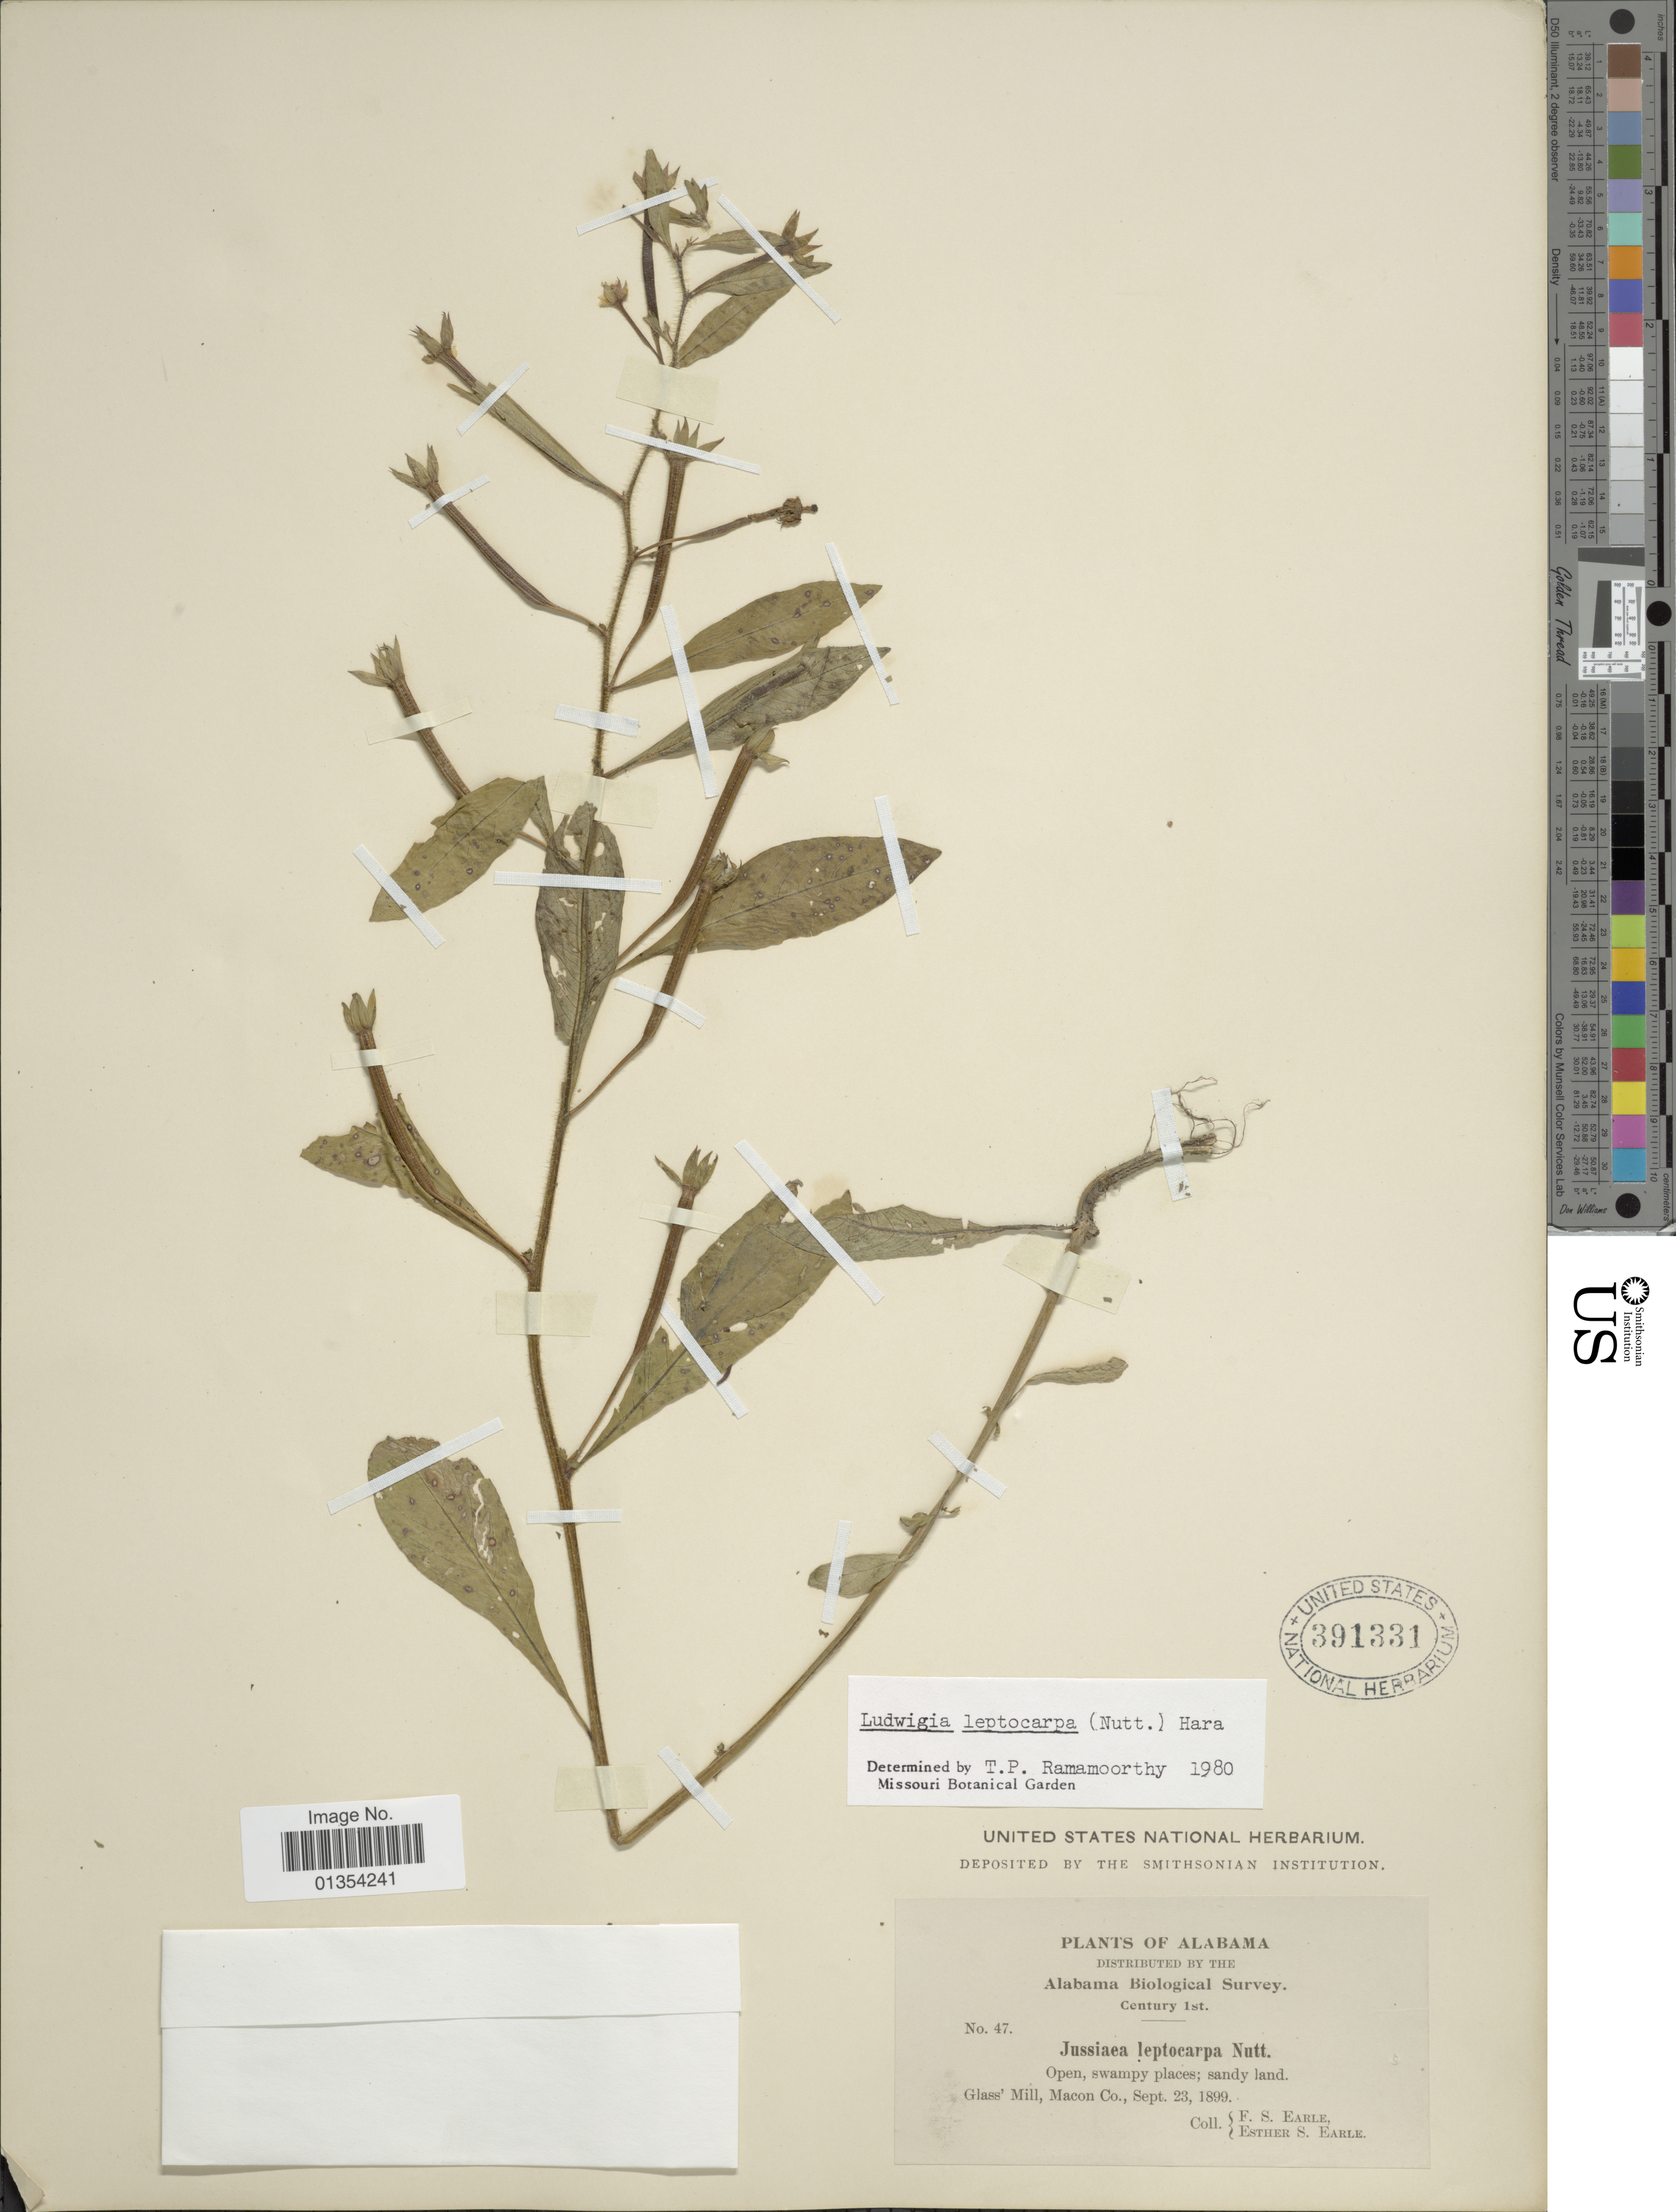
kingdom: Plantae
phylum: Tracheophyta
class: Magnoliopsida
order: Myrtales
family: Onagraceae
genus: Ludwigia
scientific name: Ludwigia leptocarpa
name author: (Nutt.) H. Hara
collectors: F. S. Earle & E. S. Earle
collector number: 47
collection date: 1899-09-23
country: United States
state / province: Alabama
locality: Glass Mill, Macon Co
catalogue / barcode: US 391331